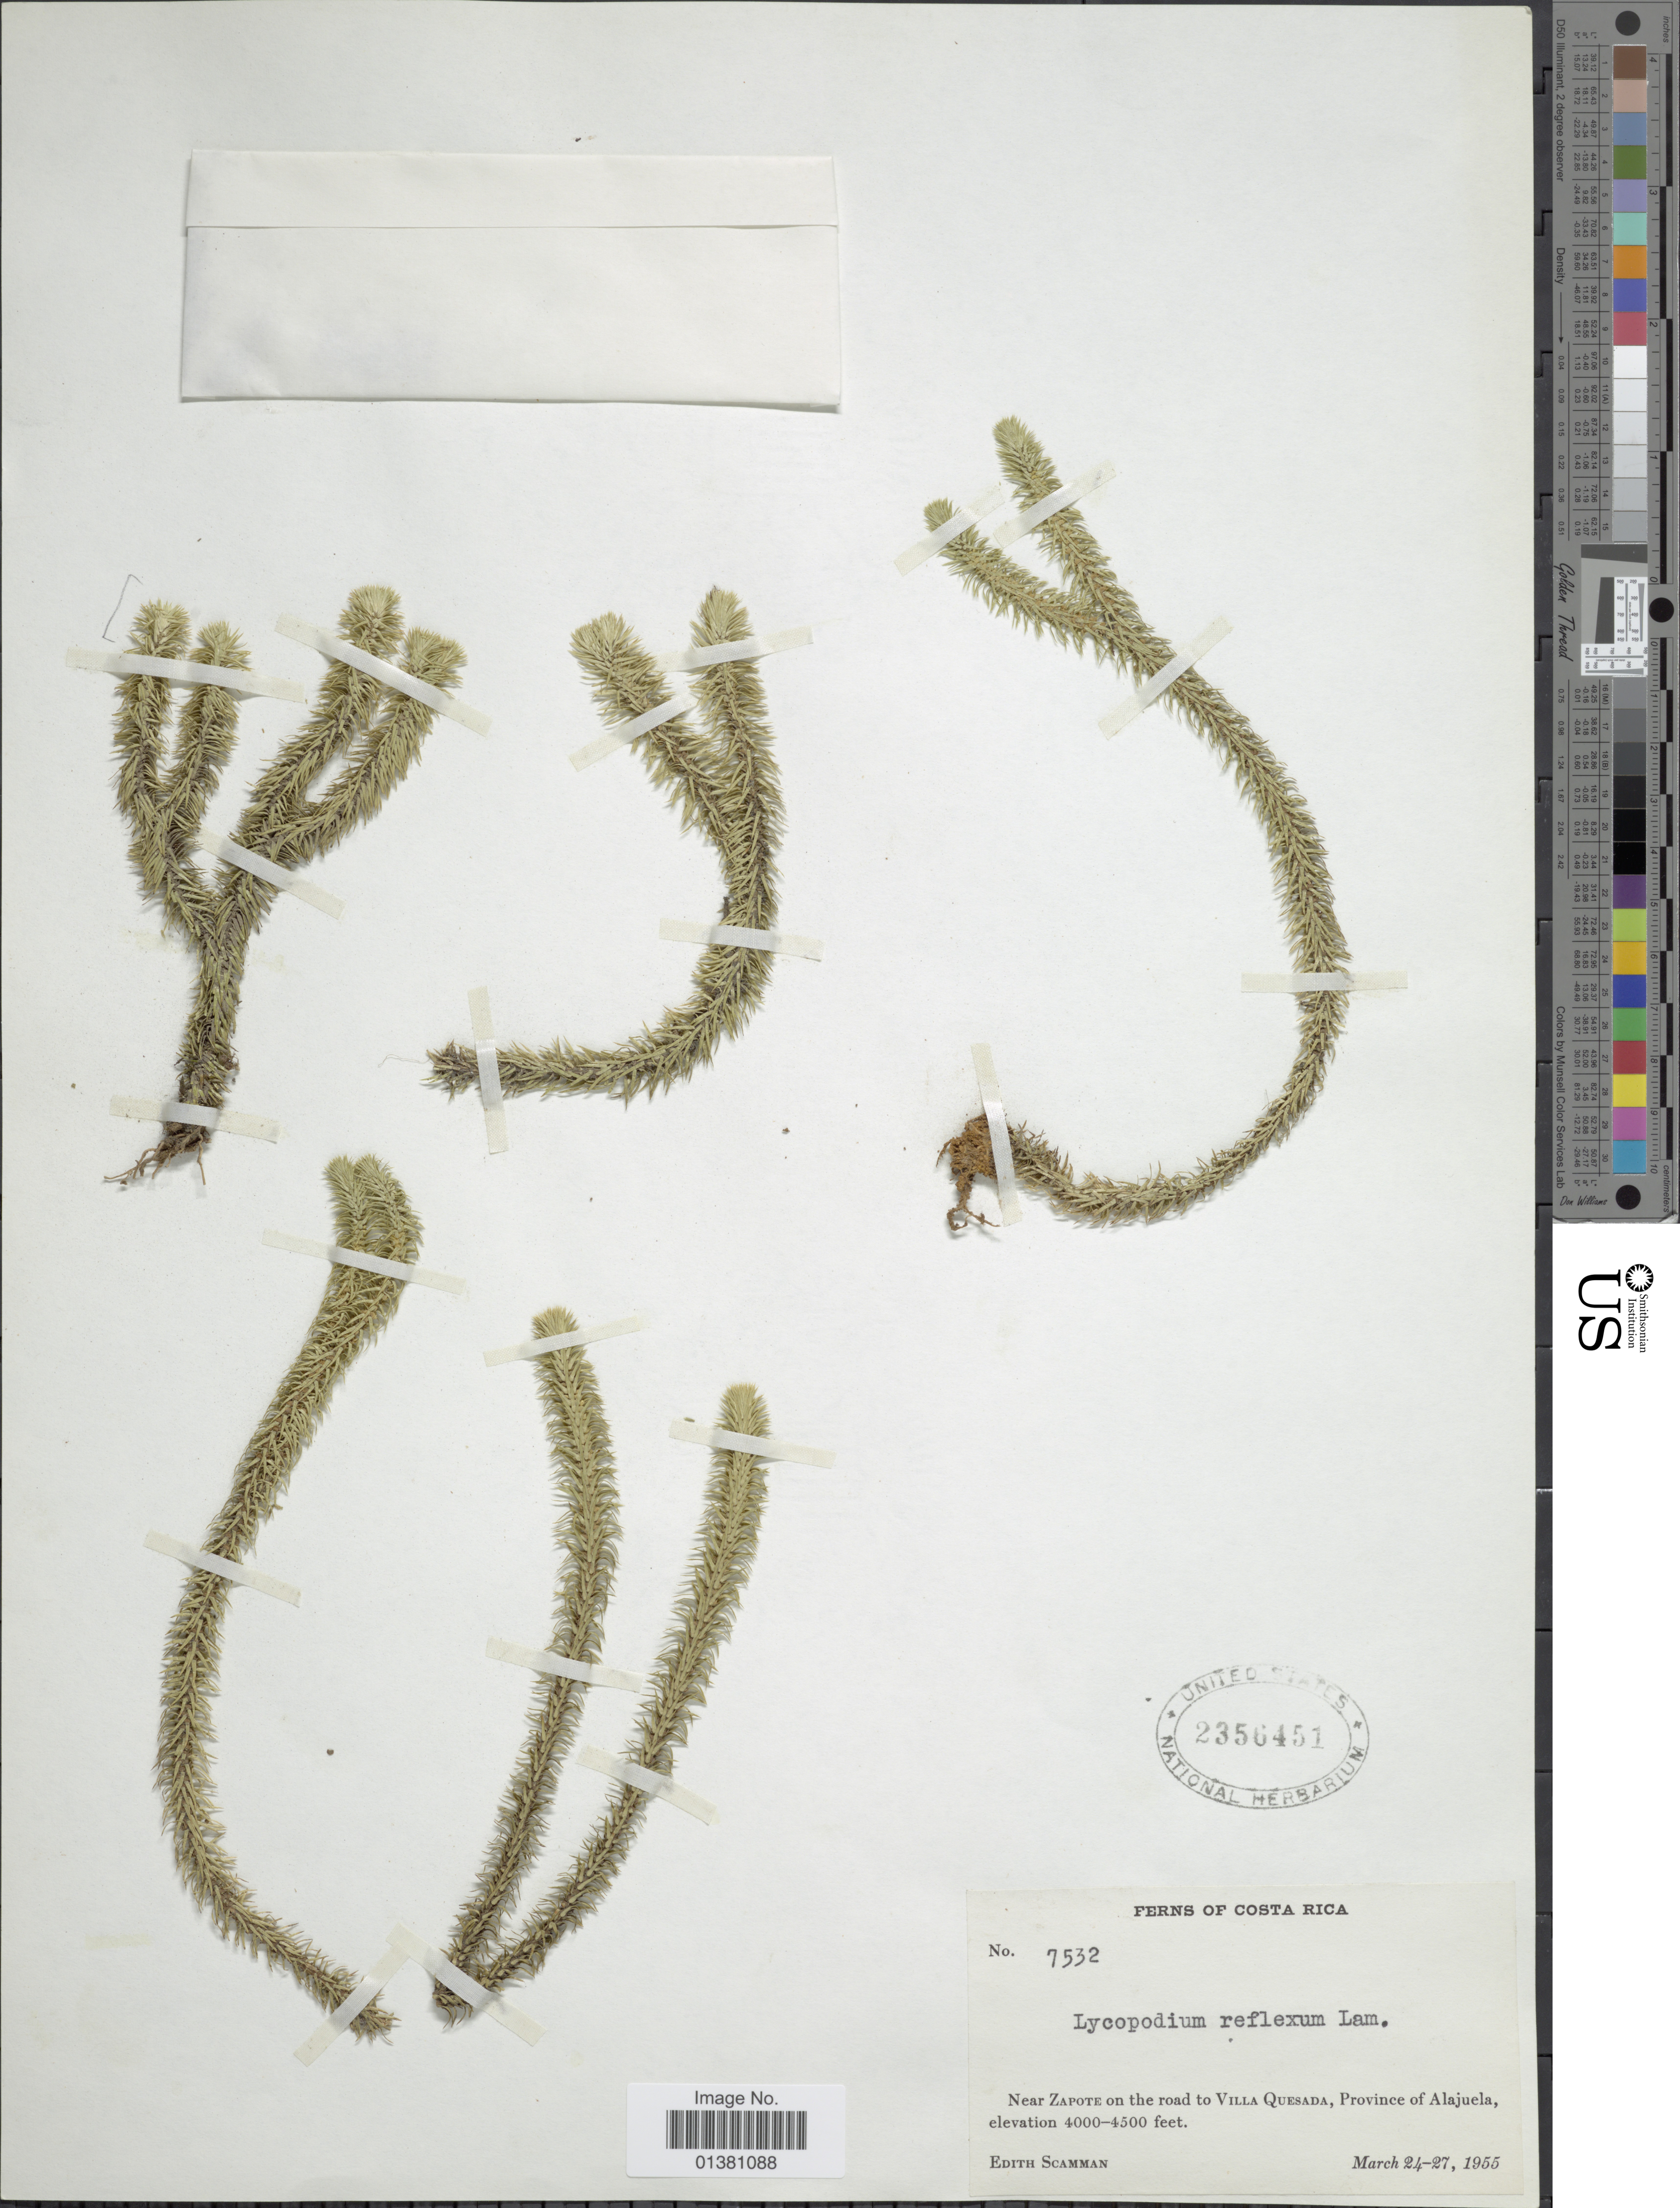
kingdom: Plantae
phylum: Tracheophyta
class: Lycopodiopsida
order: Lycopodiales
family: Lycopodiaceae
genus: Phlegmariurus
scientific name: Phlegmariurus reflexus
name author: (Lam.) B. Øllg.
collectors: E. Scamman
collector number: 7532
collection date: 1955-03-24/1955-03-27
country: Costa Rica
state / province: Alajuela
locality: Near Zapote on the road Villa Quesada, Province of lajuela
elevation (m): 1219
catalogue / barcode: US 2356451